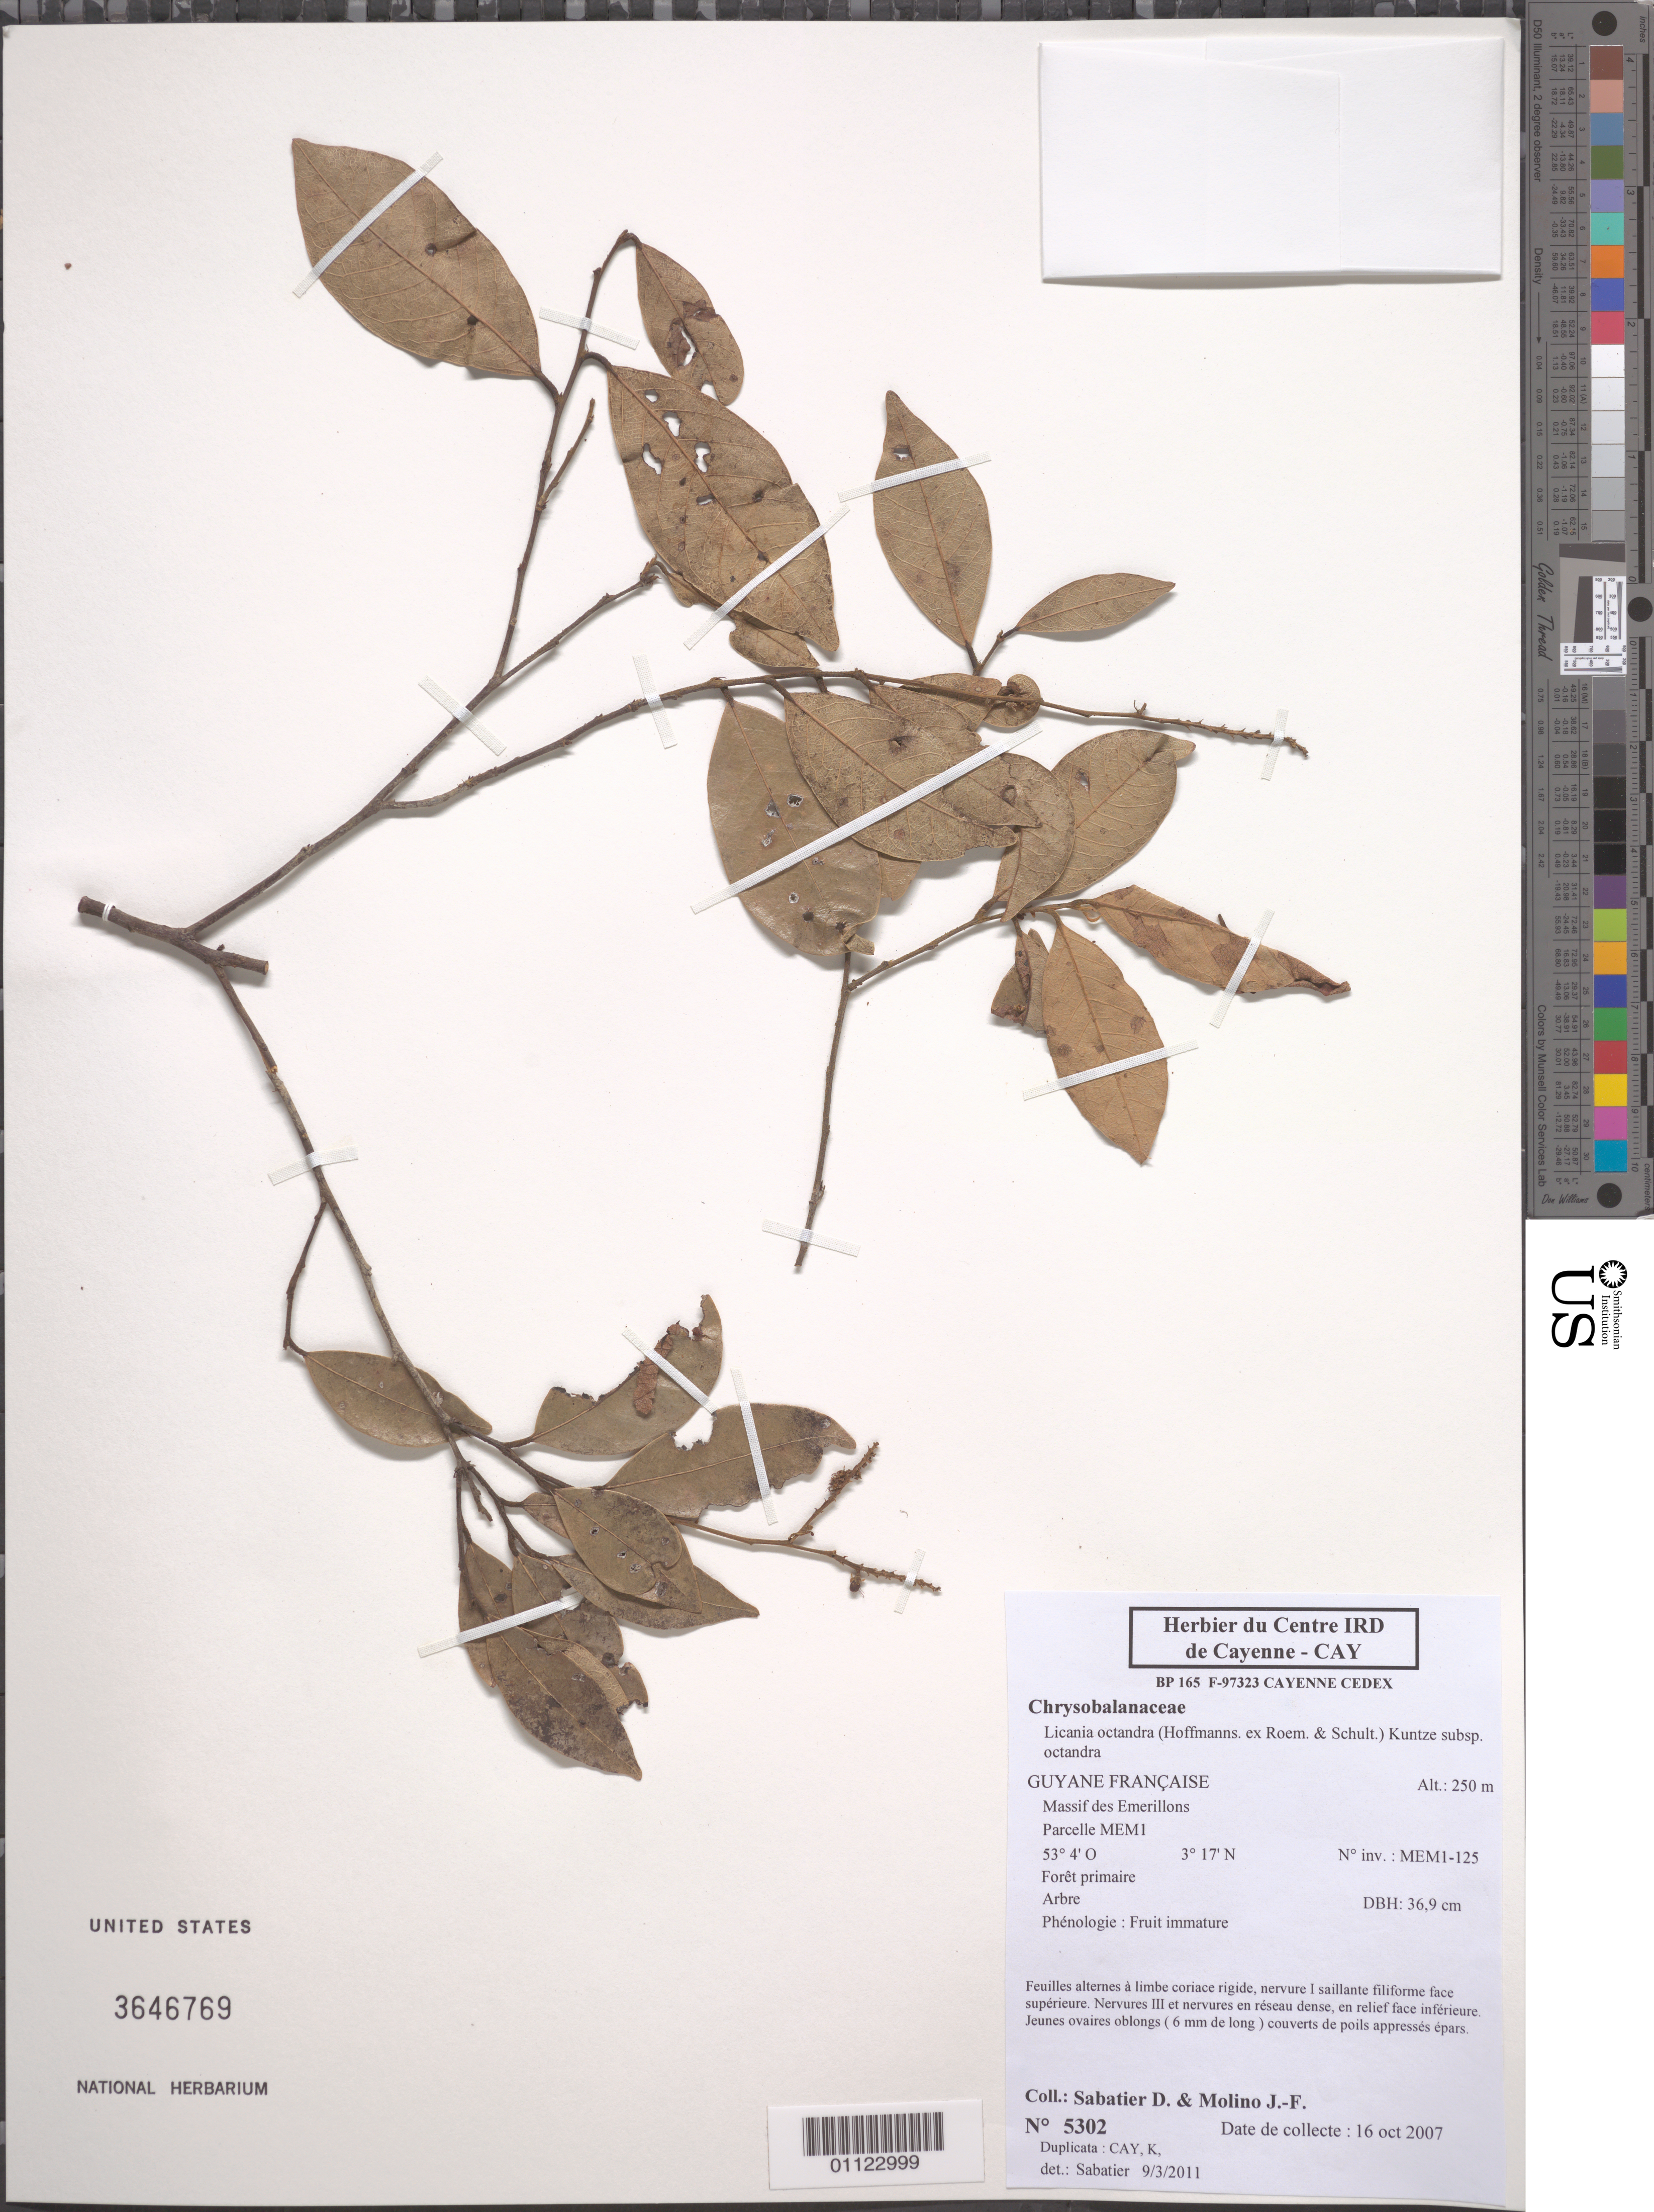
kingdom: Plantae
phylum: Tracheophyta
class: Magnoliopsida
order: Malpighiales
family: Chrysobalanaceae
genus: Leptobalanus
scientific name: Leptobalanus octandrus subsp. octandrus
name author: (Hoffmanns. ex Schult.) Sothers & Prance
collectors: D. Sabatier & J. Molino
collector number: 5302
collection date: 2007-10-16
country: French Guiana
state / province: Cayenne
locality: Guyane Française. Massif des Emerillons. Parcelle Memi.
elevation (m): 250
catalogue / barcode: US 3646769